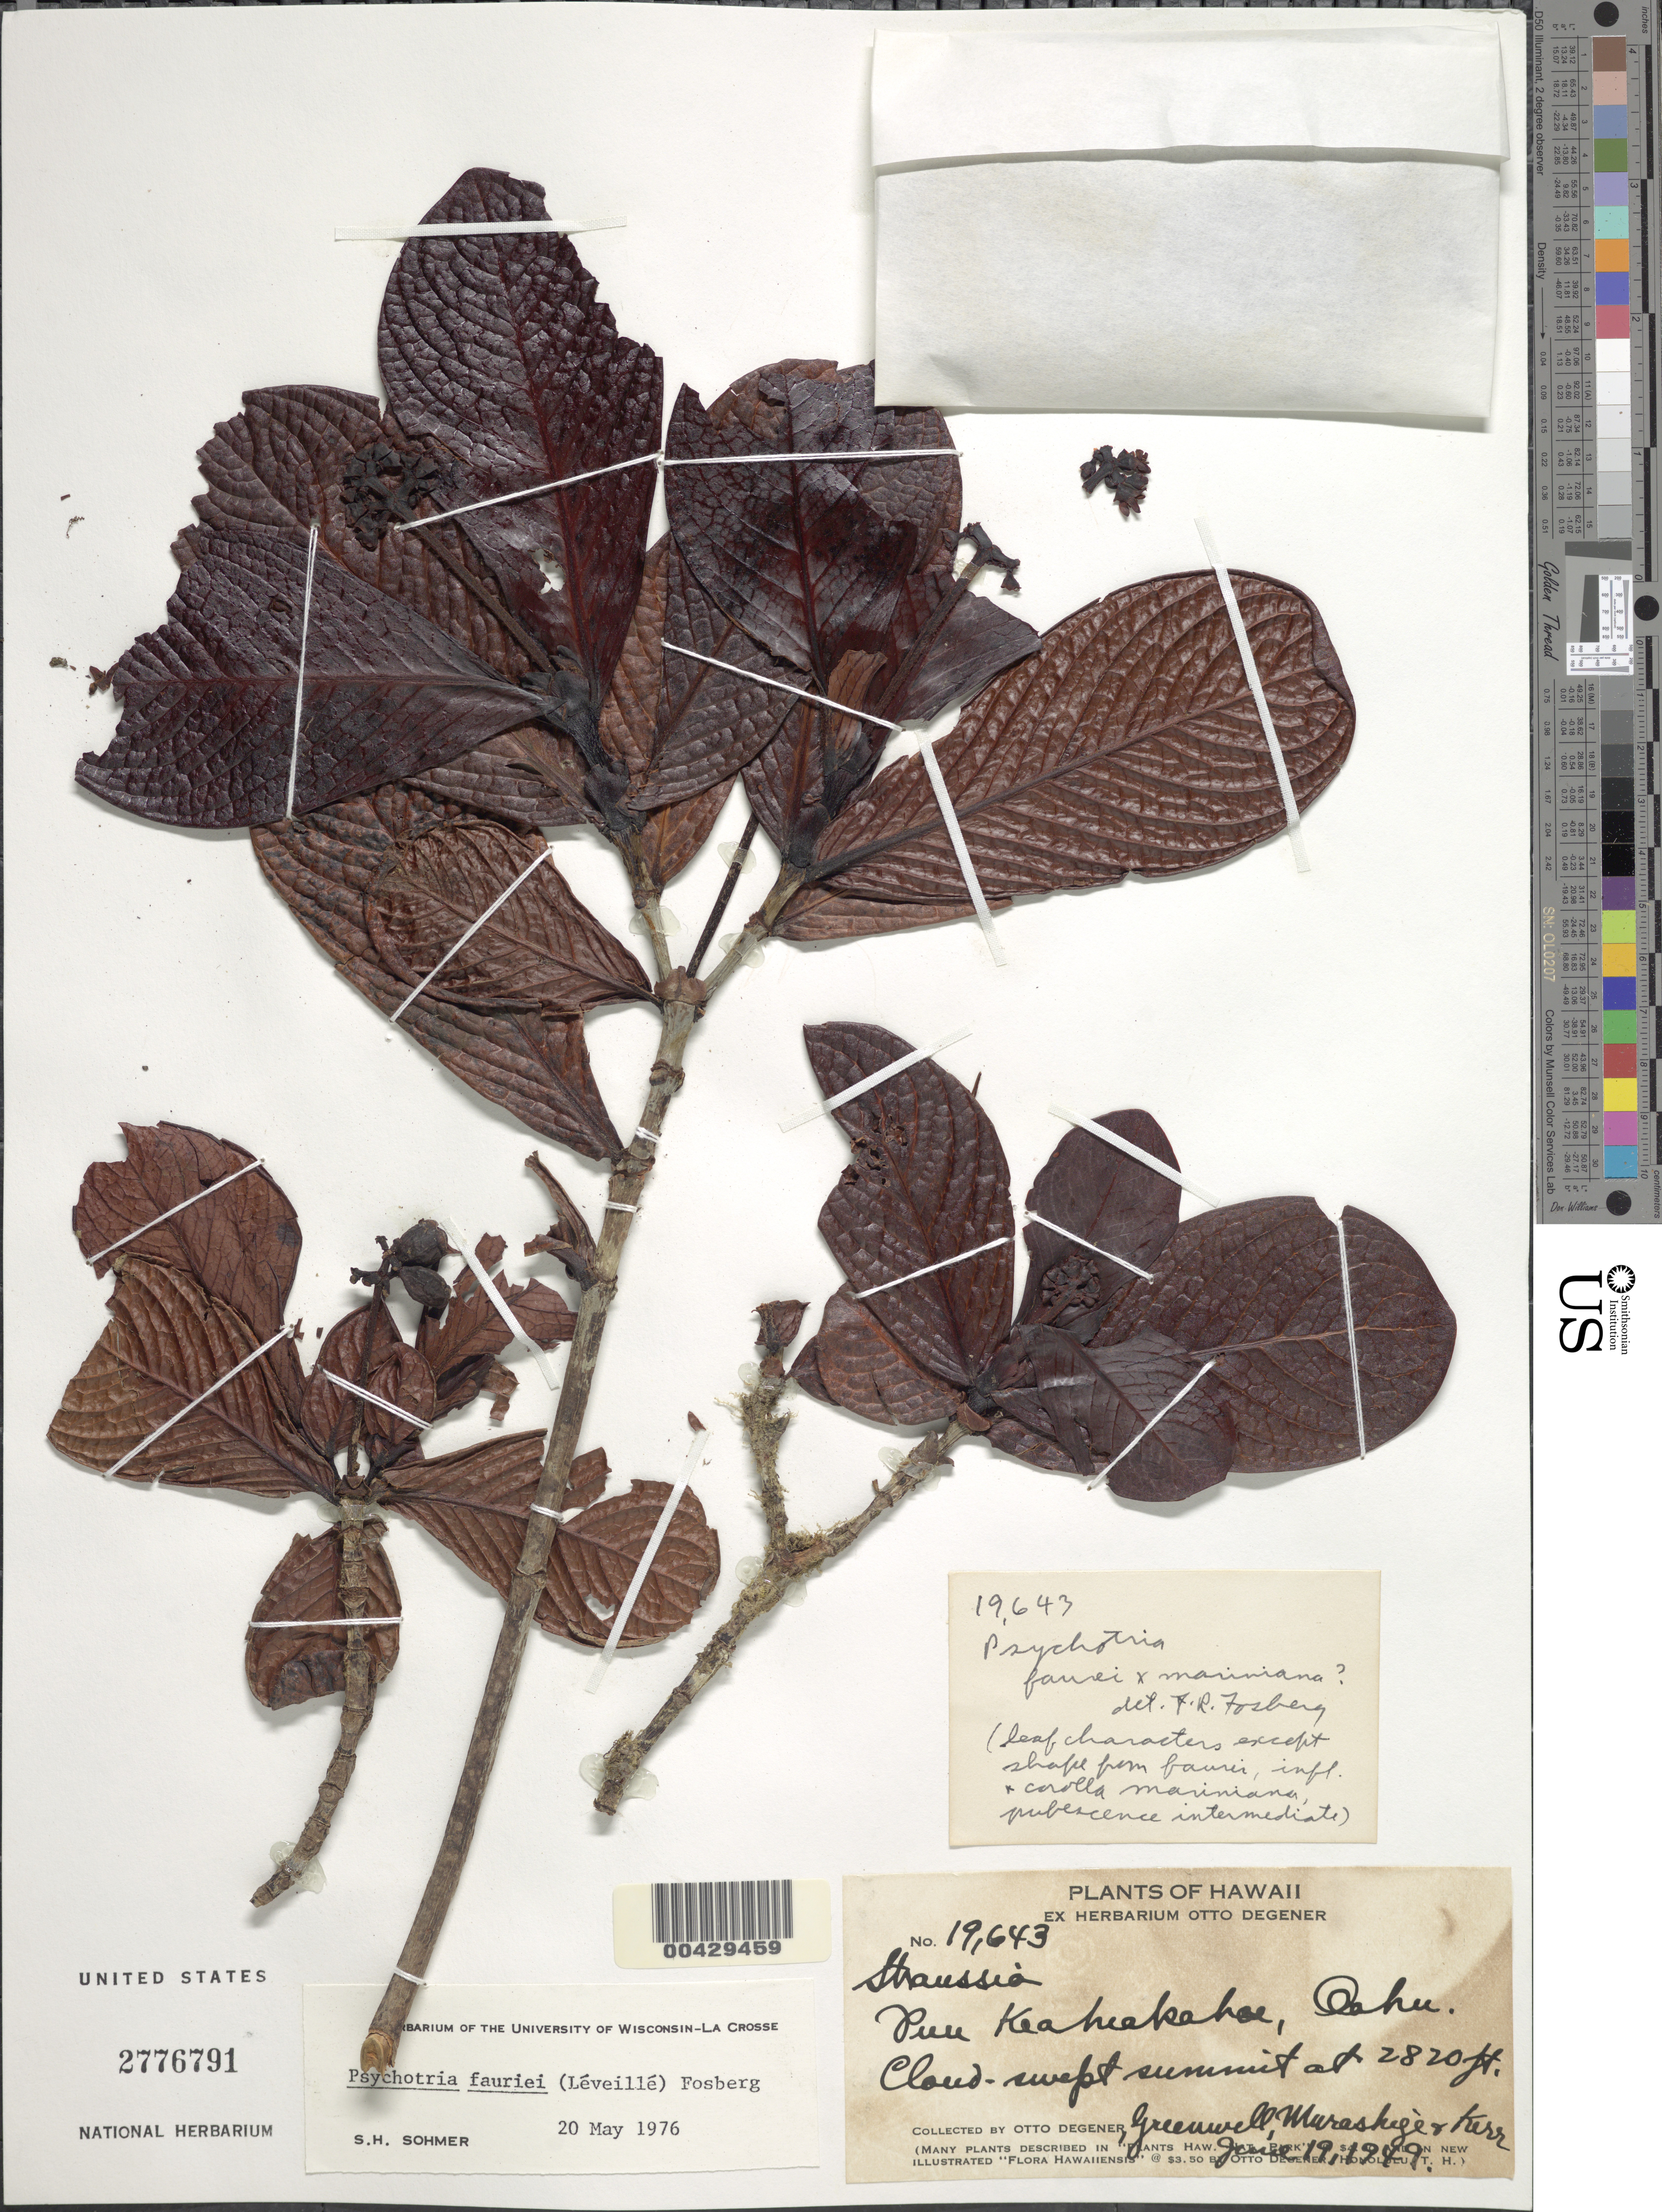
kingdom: Plantae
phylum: Tracheophyta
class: Magnoliopsida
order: Gentianales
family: Rubiaceae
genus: Psychotria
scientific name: Psychotria fauriei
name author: (H. Lév.) Fosberg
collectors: O. Degener, A. B. Greenwell, T. Murashige & Kerr, --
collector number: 19643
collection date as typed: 19 Jun 1949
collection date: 1949-06-19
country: United States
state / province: Hawaii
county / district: Honolulu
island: Oahu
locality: Puu Keahiakahoe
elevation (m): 860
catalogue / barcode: US 2776791